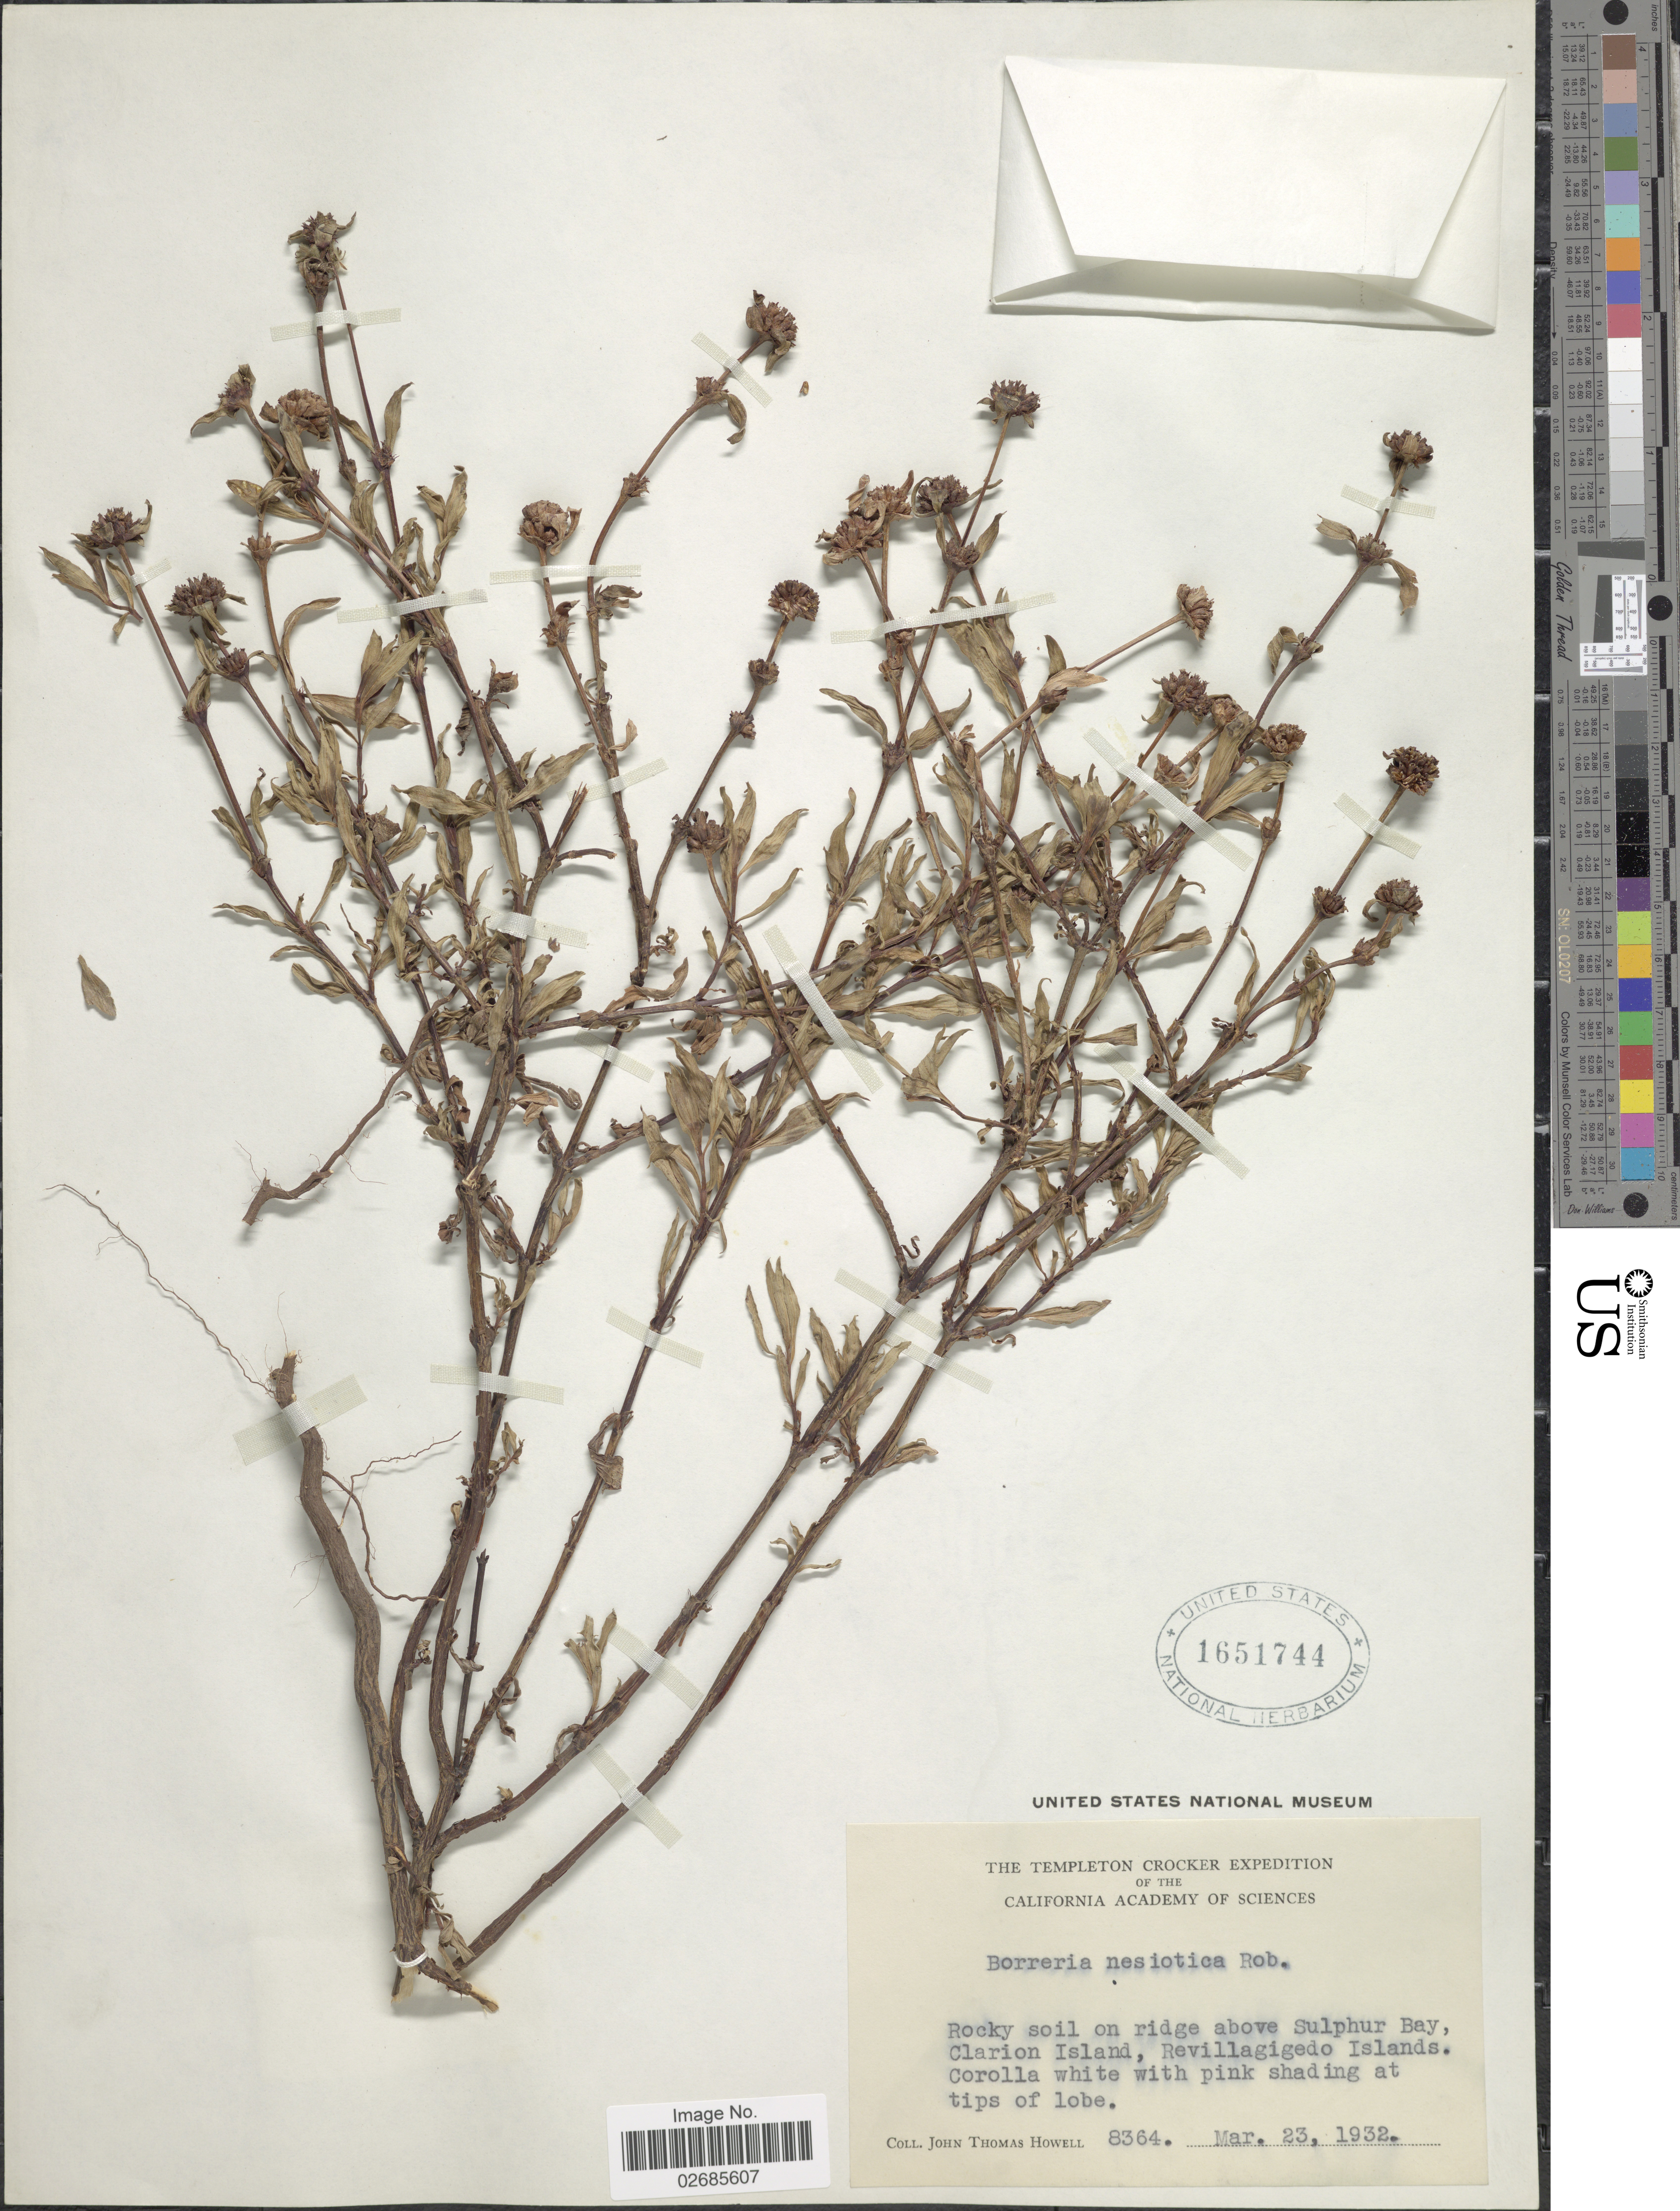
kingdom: Plantae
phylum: Tracheophyta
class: Magnoliopsida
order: Gentianales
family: Rubiaceae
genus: Borreria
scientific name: Borreria nesiotica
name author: B.L. Rob.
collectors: J. T. Howell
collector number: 8364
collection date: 1932-03-23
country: Mexico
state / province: Colima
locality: The Templeton Crocker, Rocky soil on ridge above Sulphur Bay, Clarion Island, Revillagigedo Island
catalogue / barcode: US 1651744